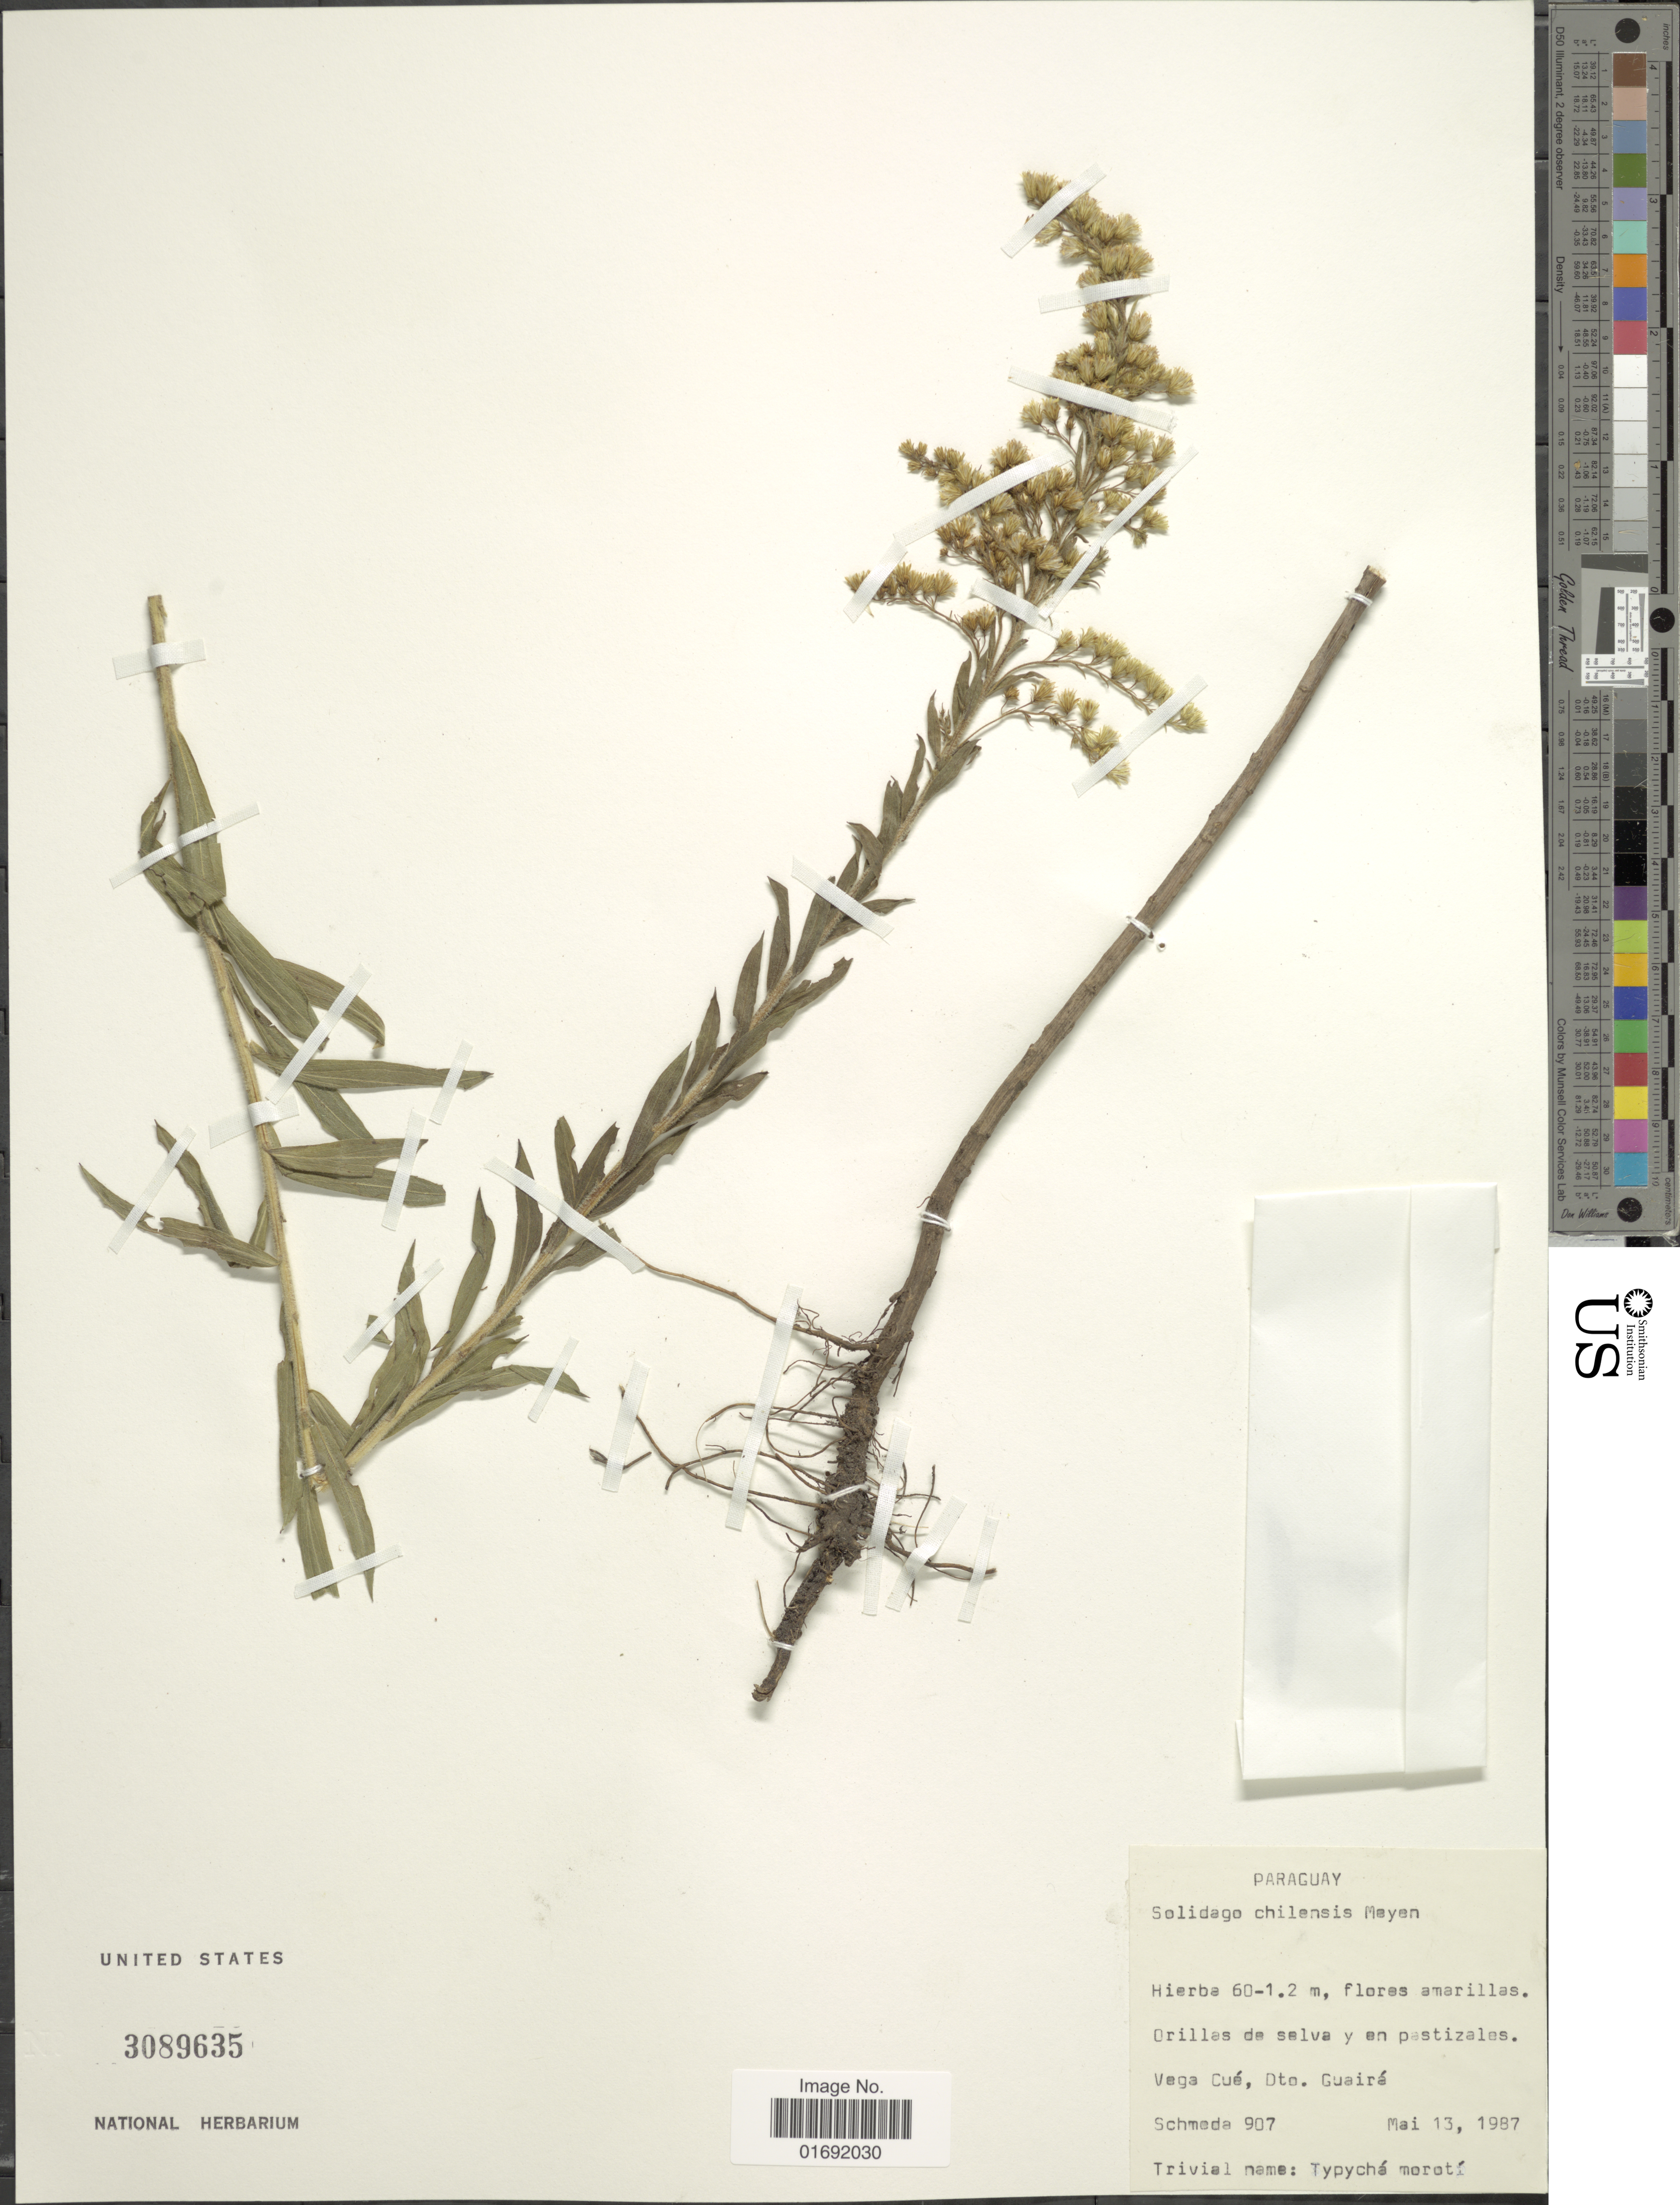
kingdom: Plantae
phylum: Tracheophyta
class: Magnoliopsida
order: Asterales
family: Asteraceae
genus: Solidago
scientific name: Solidago chilensis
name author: Meyen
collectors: G. Schmeda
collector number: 907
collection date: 1987-05-13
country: Paraguay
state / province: Guaira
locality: Vega Cue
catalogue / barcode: US 3089635